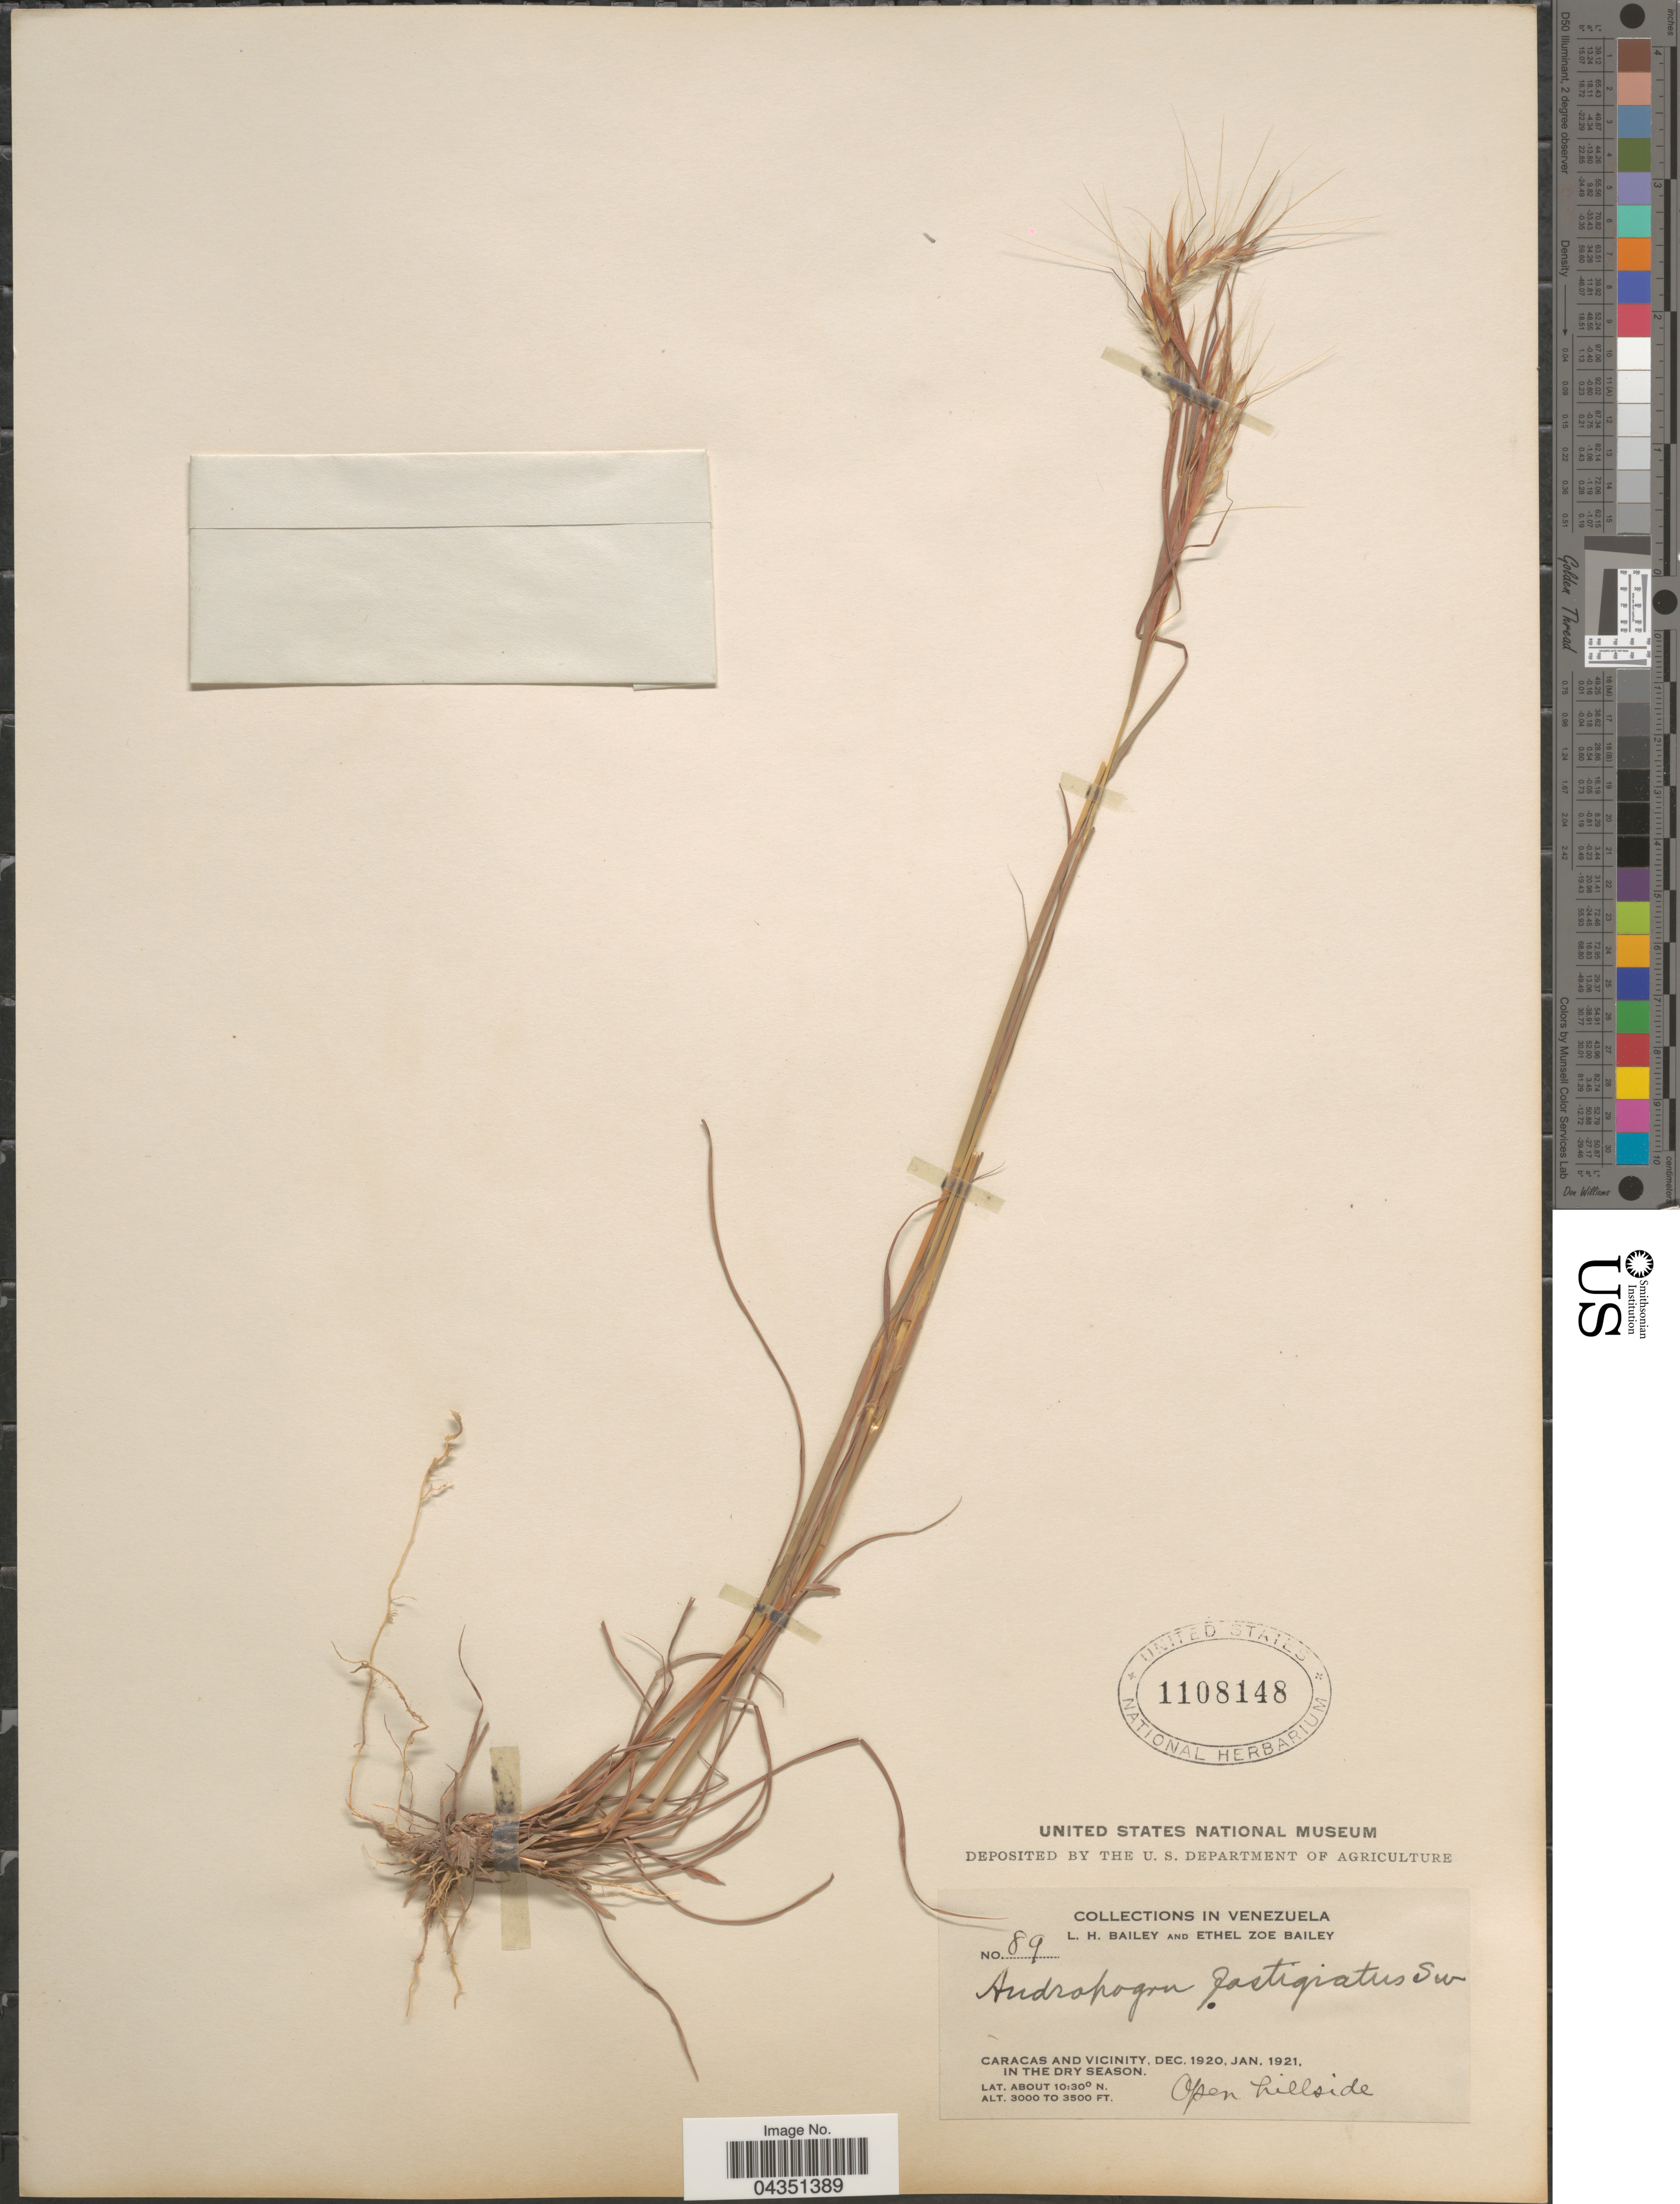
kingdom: Plantae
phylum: Tracheophyta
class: Liliopsida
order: Poales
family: Poaceae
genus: Diectomis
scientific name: Diectomis fastigiata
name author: (Sw.) P. Beauv.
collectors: L. H. Bailey & E. Z. Bailey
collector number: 89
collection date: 1920-12/1921-01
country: Venezuela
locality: Caracas and vicinity.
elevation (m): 914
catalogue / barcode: US 1108148